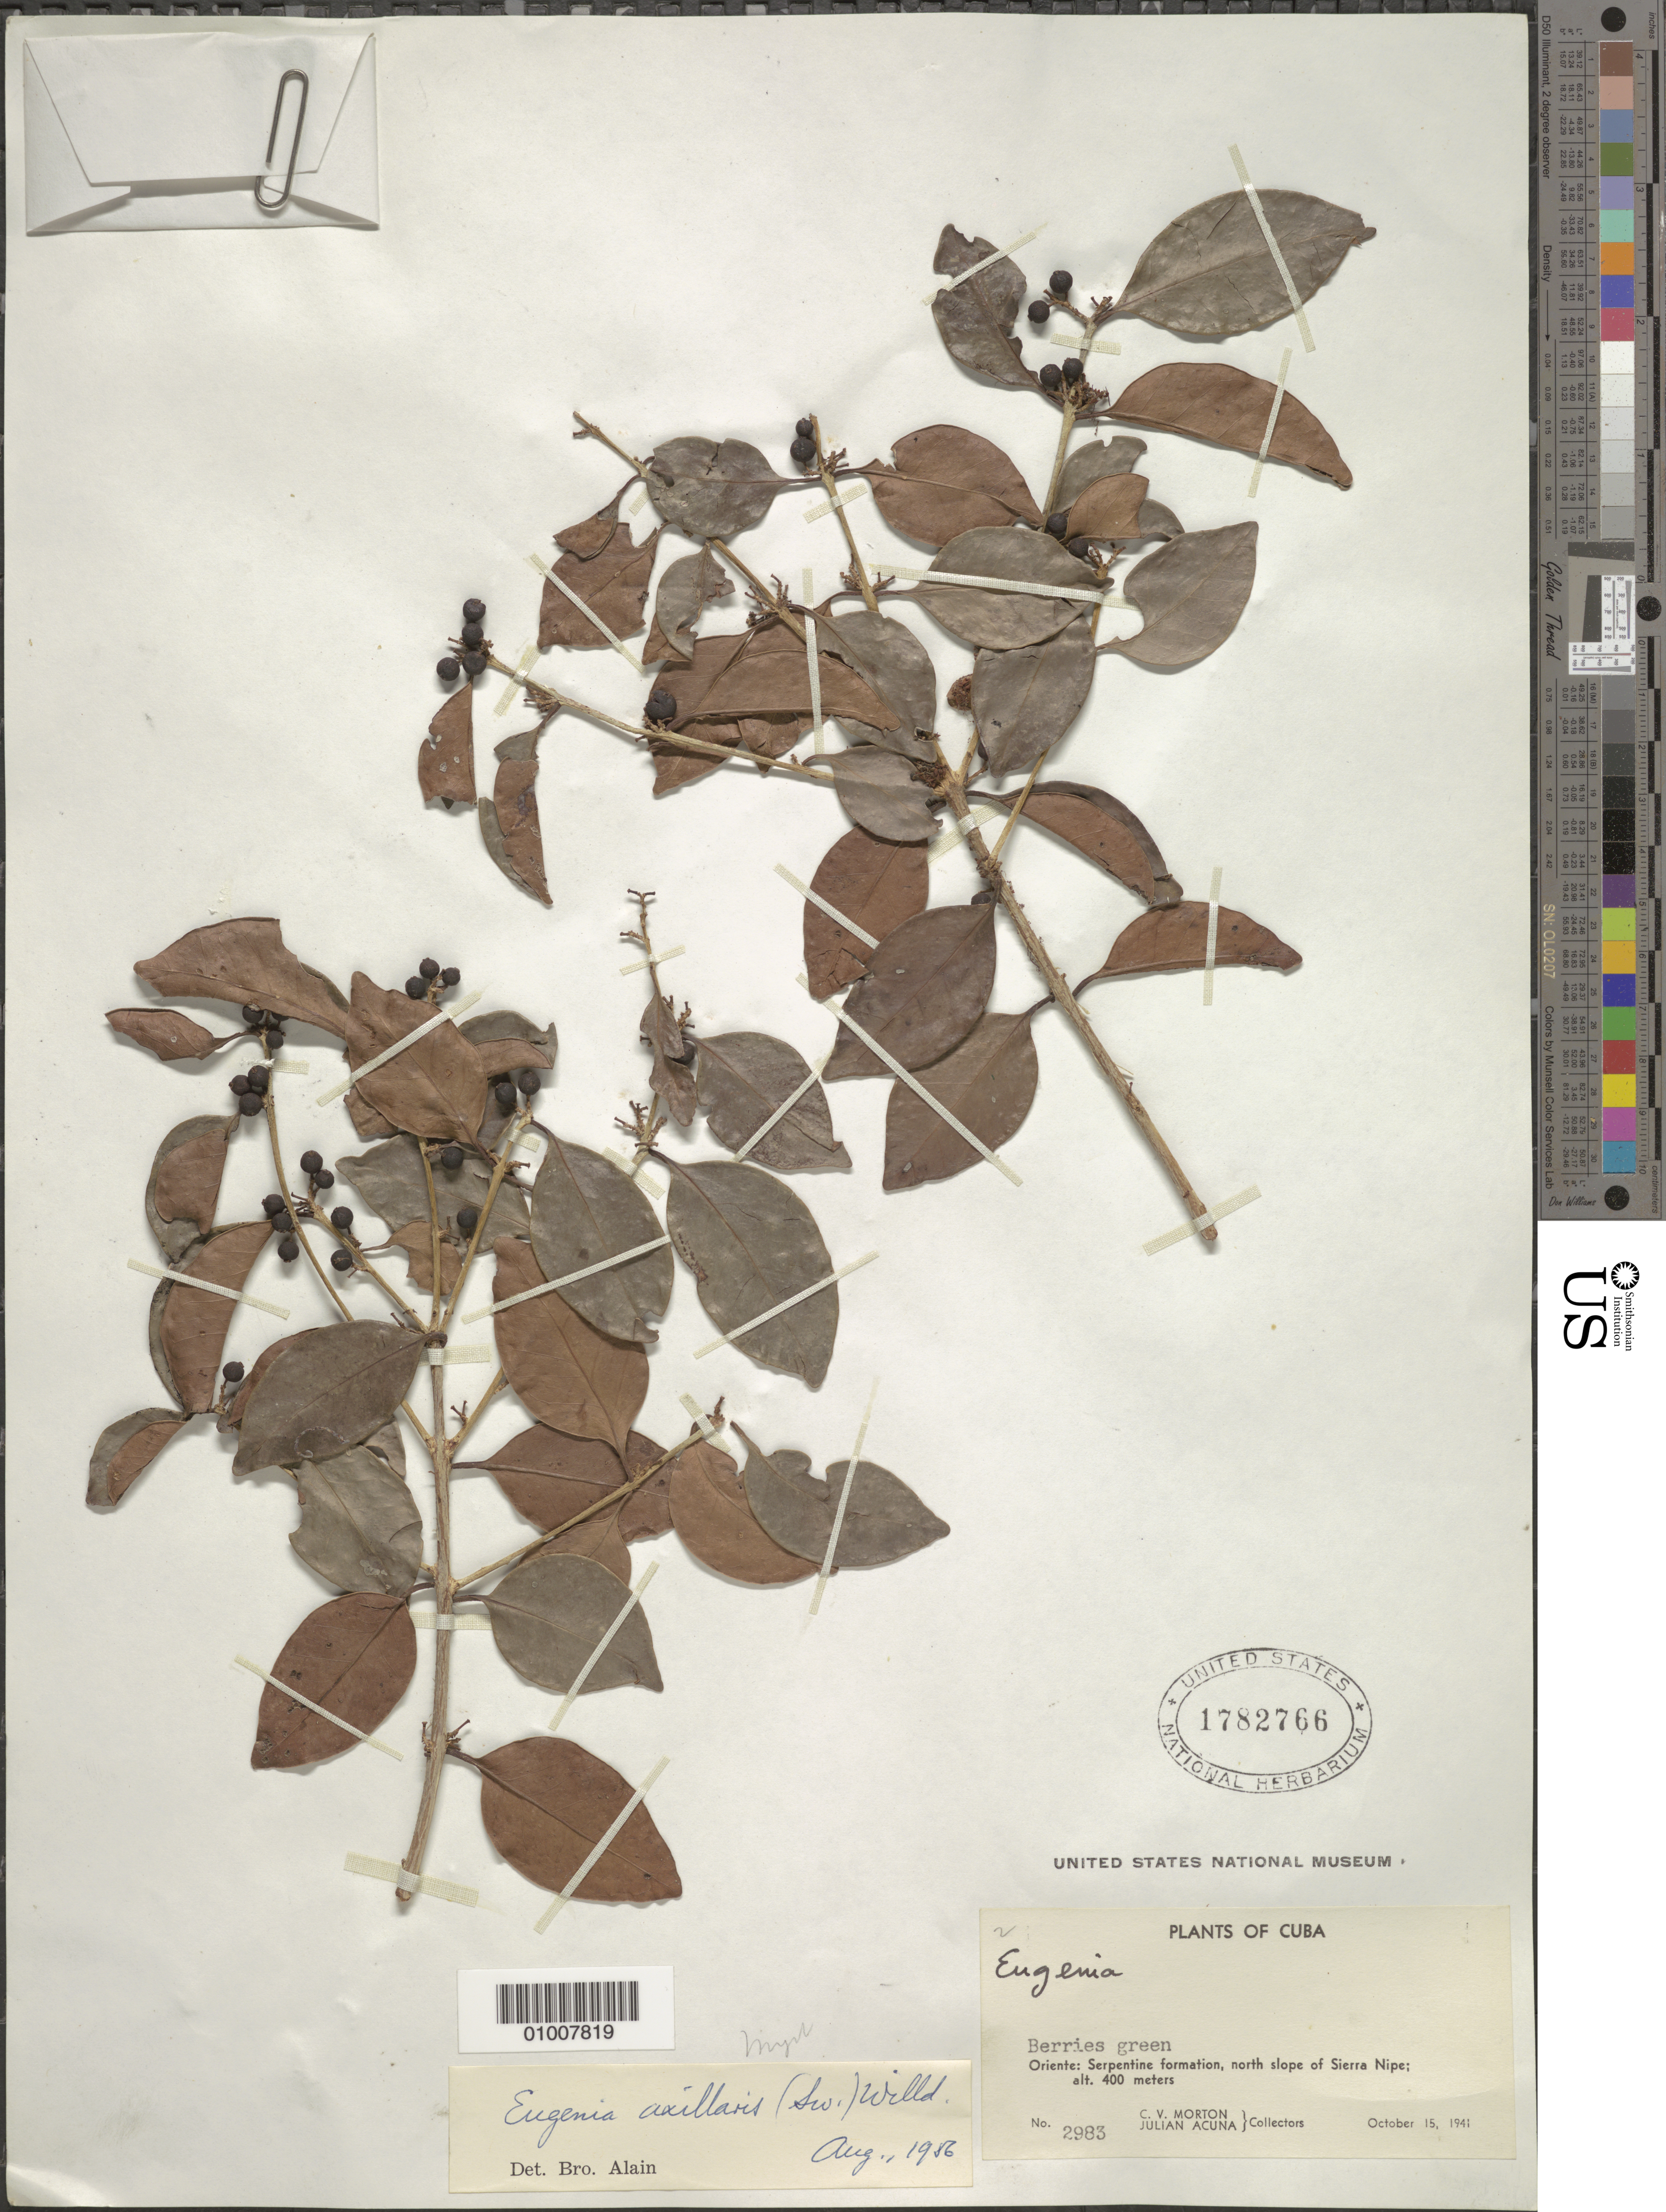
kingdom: Plantae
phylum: Tracheophyta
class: Magnoliopsida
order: Myrtales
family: Myrtaceae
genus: Eugenia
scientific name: Eugenia axillaris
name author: (Sw.) Willd.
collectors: C. V. Morton & J. Acuña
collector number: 2983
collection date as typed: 15 Oct 1941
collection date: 1941-10-15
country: Cuba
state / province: Holguín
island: Cuba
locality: North slope of Sierra Nipe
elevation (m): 400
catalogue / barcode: US 1782766